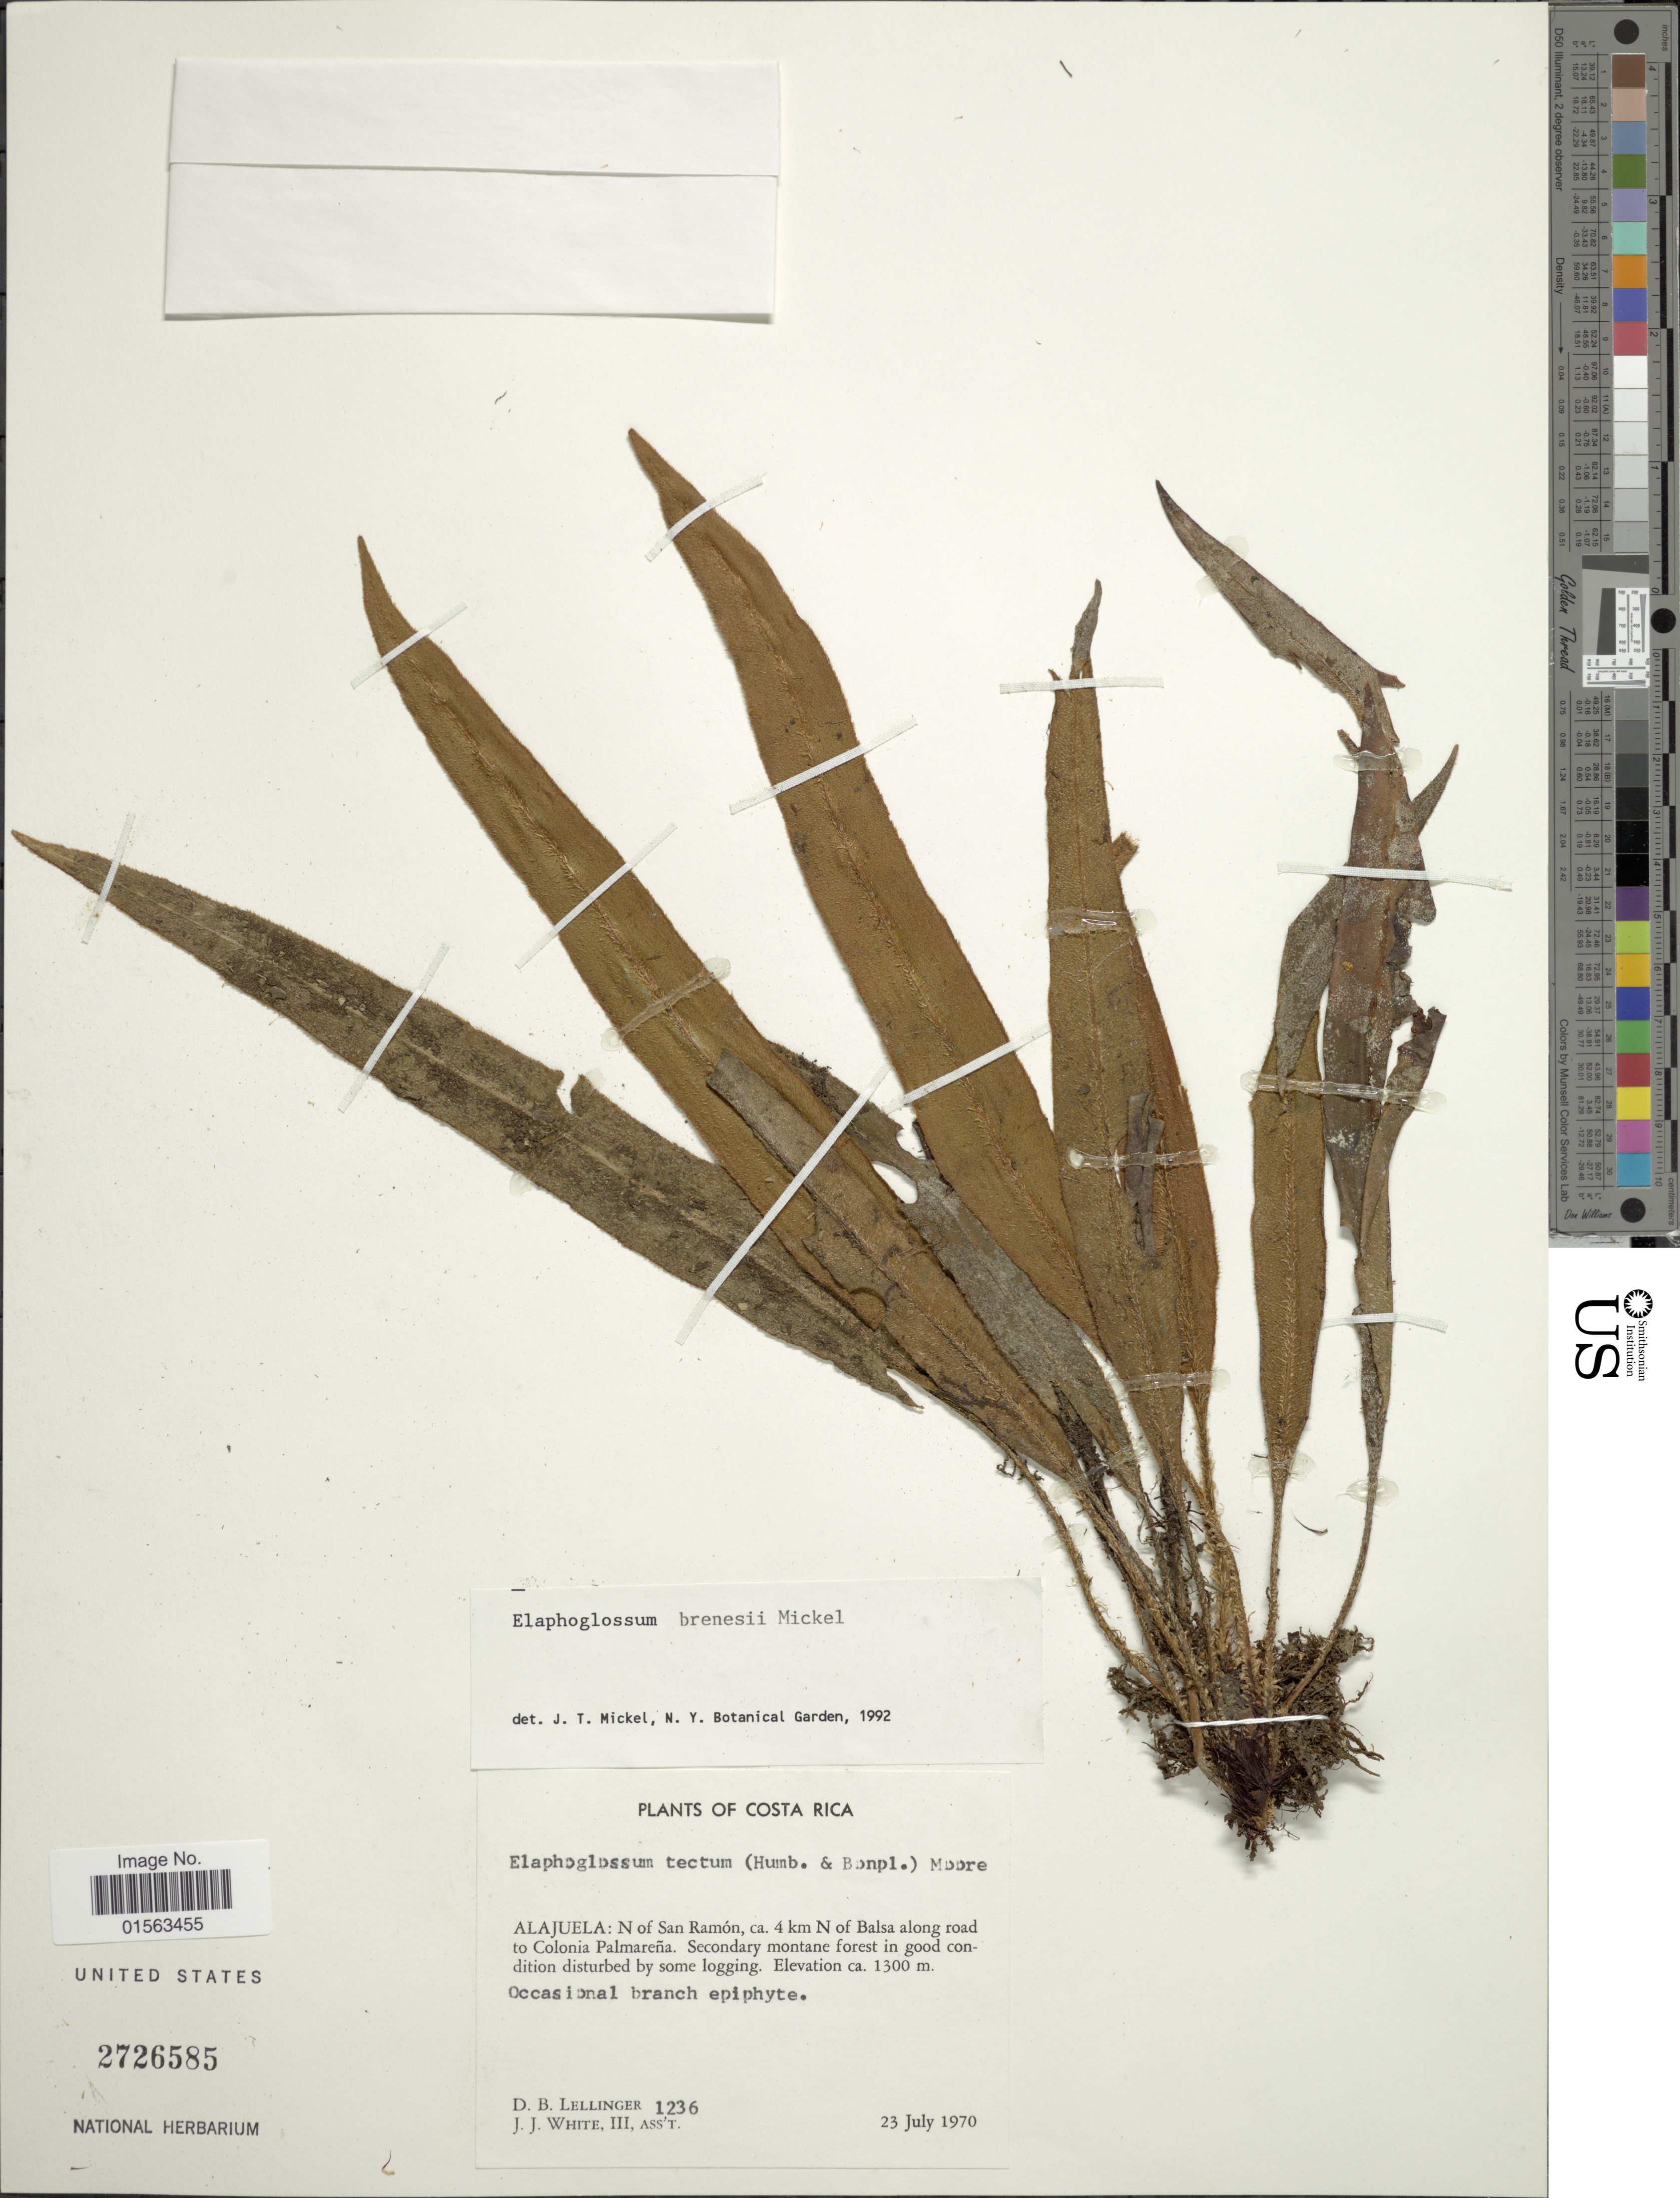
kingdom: Plantae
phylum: Tracheophyta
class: Polypodiopsida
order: Polypodiales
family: Dryopteridaceae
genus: Elaphoglossum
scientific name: Elaphoglossum brenesii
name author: Mickel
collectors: D. B. Lellinger & J. J. White III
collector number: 1236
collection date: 1970-07-23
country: Costa Rica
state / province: Alajuela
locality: Alajuela: N of San Ramon, ca. 4 km N of Balsa along road to Colonia Palmarena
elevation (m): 1300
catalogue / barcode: US 2726585